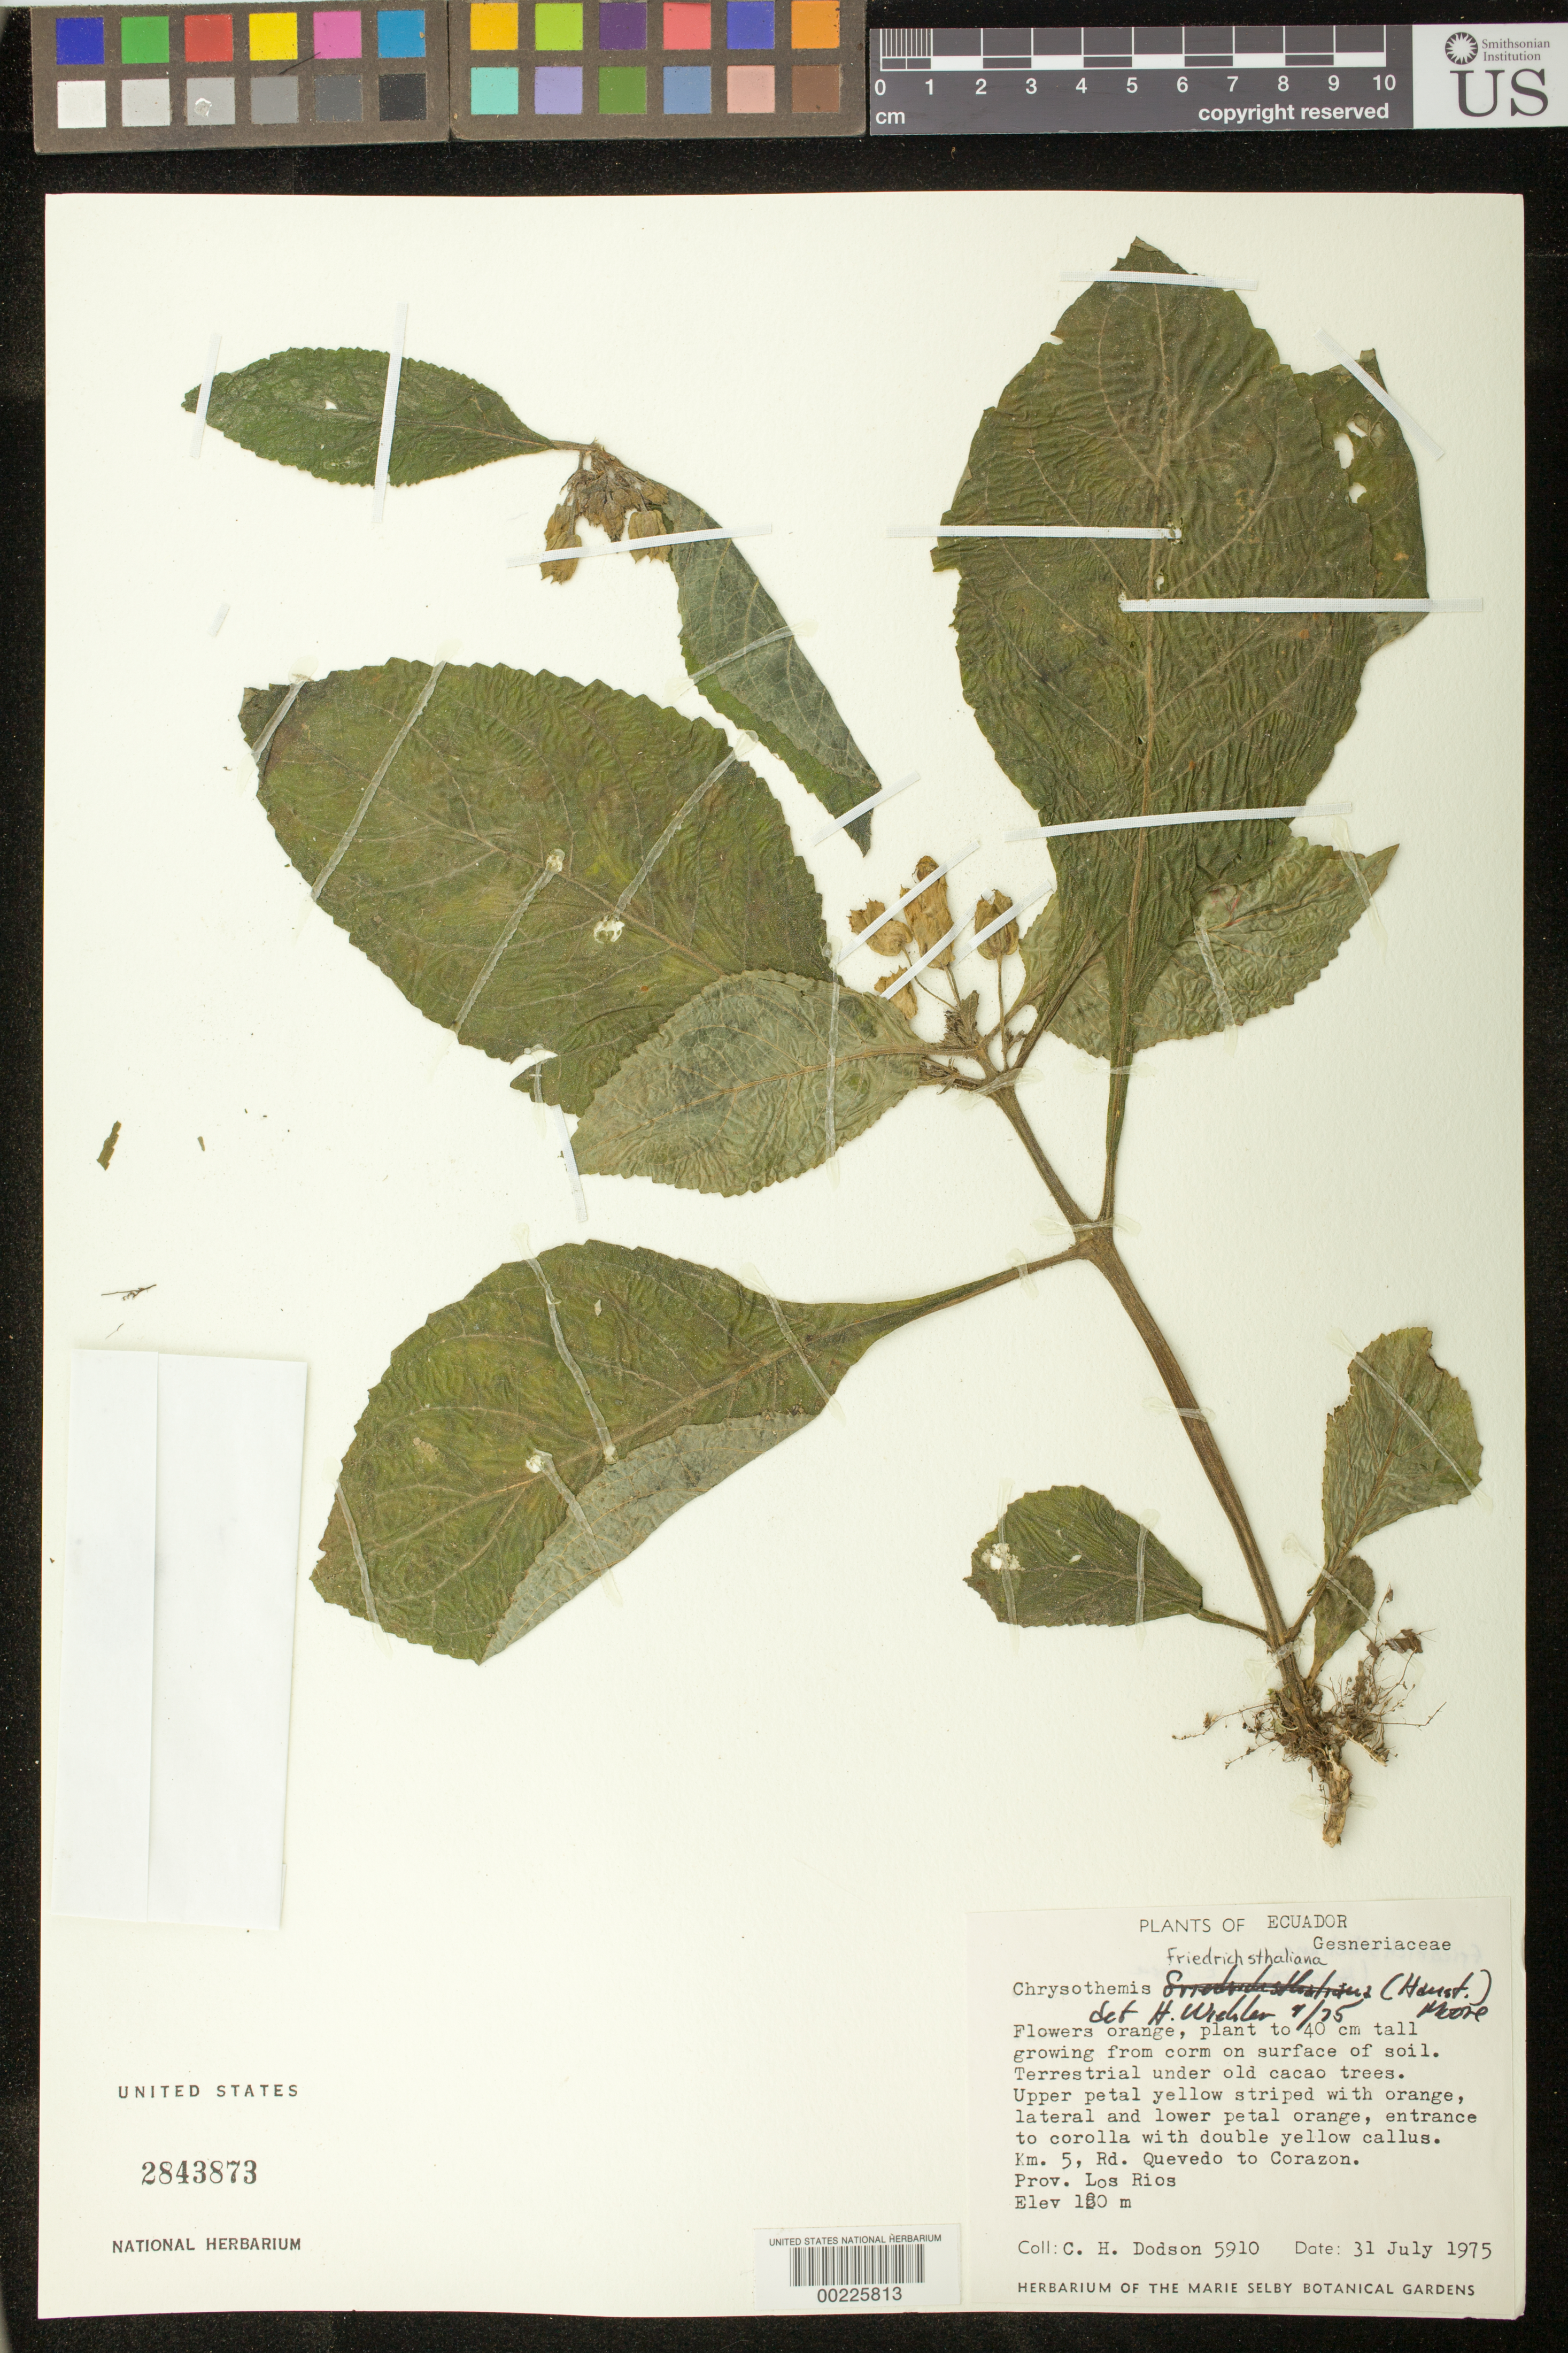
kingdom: Plantae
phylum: Tracheophyta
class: Magnoliopsida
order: Lamiales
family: Gesneriaceae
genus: Chrysothemis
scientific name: Chrysothemis friedrichsthaliana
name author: (Hanst.) H.E. Moore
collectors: C. H. Dodson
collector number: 5910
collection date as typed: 31 Jul 1975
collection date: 1975-07-31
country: Ecuador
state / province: Los Ríos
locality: Km 5, rd Quevedo to Corazon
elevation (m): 180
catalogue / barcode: US 2843873